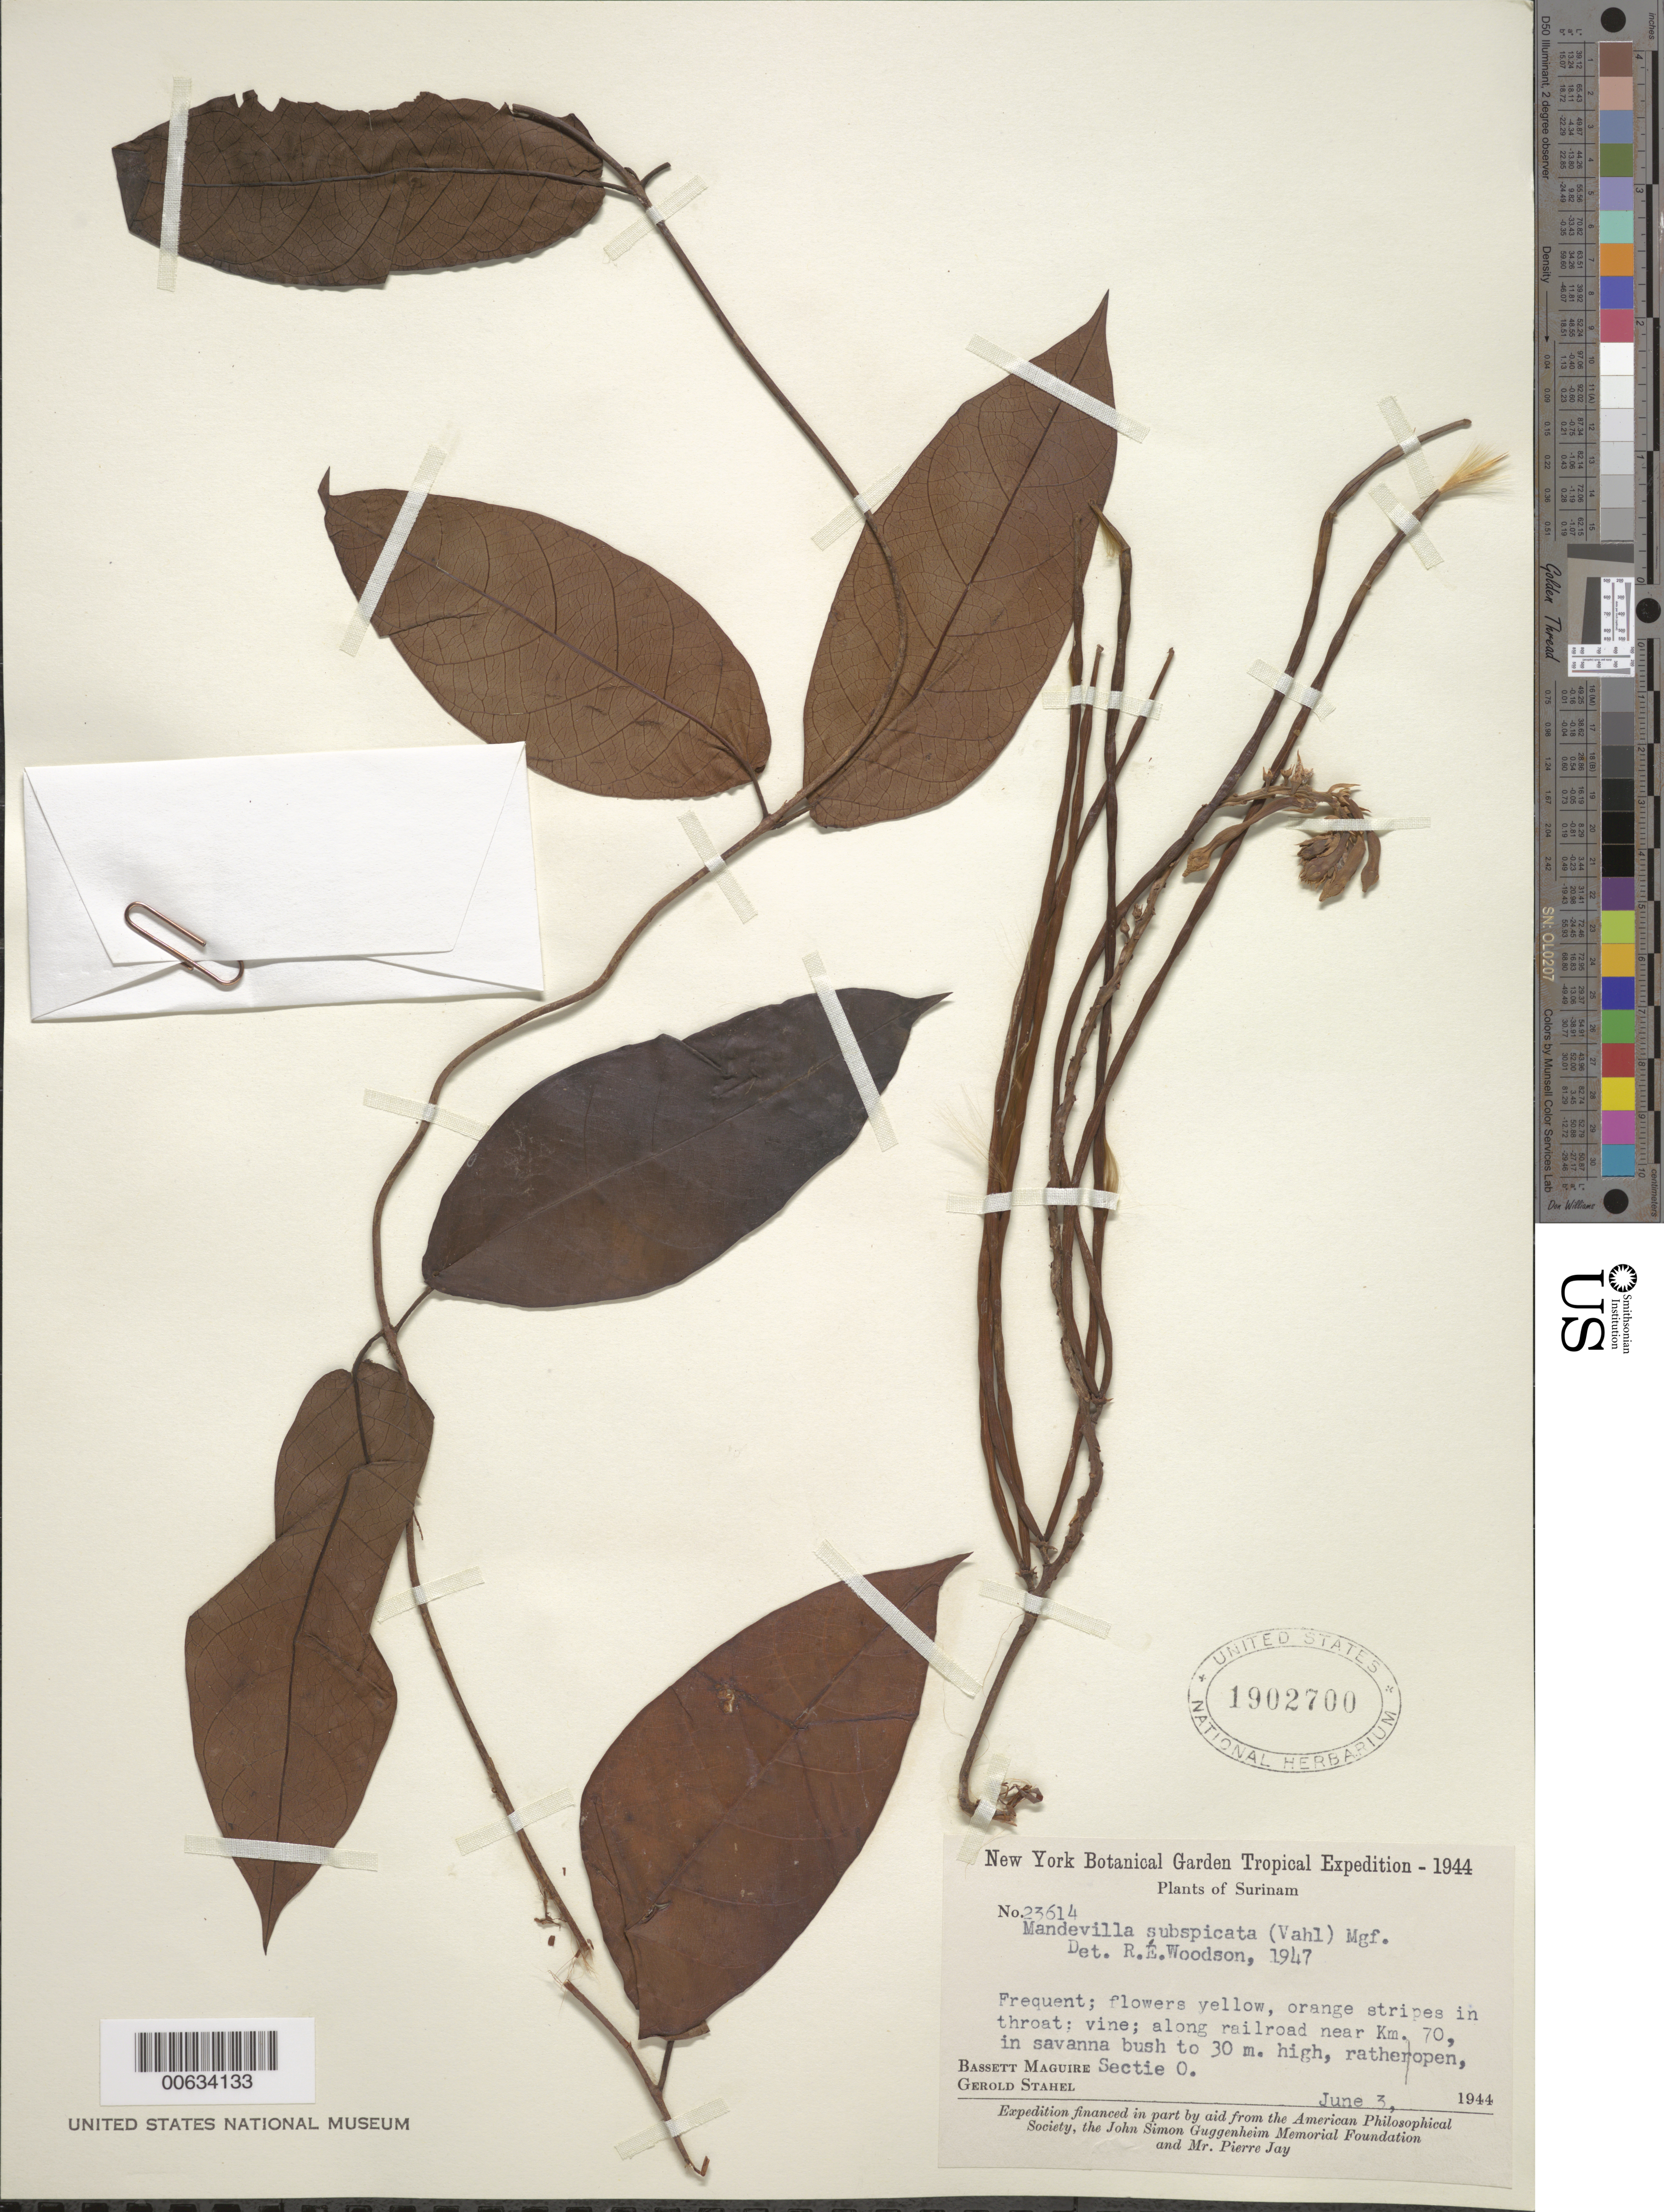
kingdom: Plantae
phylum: Tracheophyta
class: Magnoliopsida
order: Gentianales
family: Apocynaceae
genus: Mandevilla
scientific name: Mandevilla subspicata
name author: (Vahl) Markgr.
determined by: Woodson, R. E., Jr.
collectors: B. Maguire & G. Stahel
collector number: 23614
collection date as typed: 3-Jun-44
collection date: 1944-06-03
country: Suriname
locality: Zanderij Is, Sectie O, km 70, along railroad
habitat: Along railroad, in savanna bush to 30m high, rather open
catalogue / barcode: US 1902700